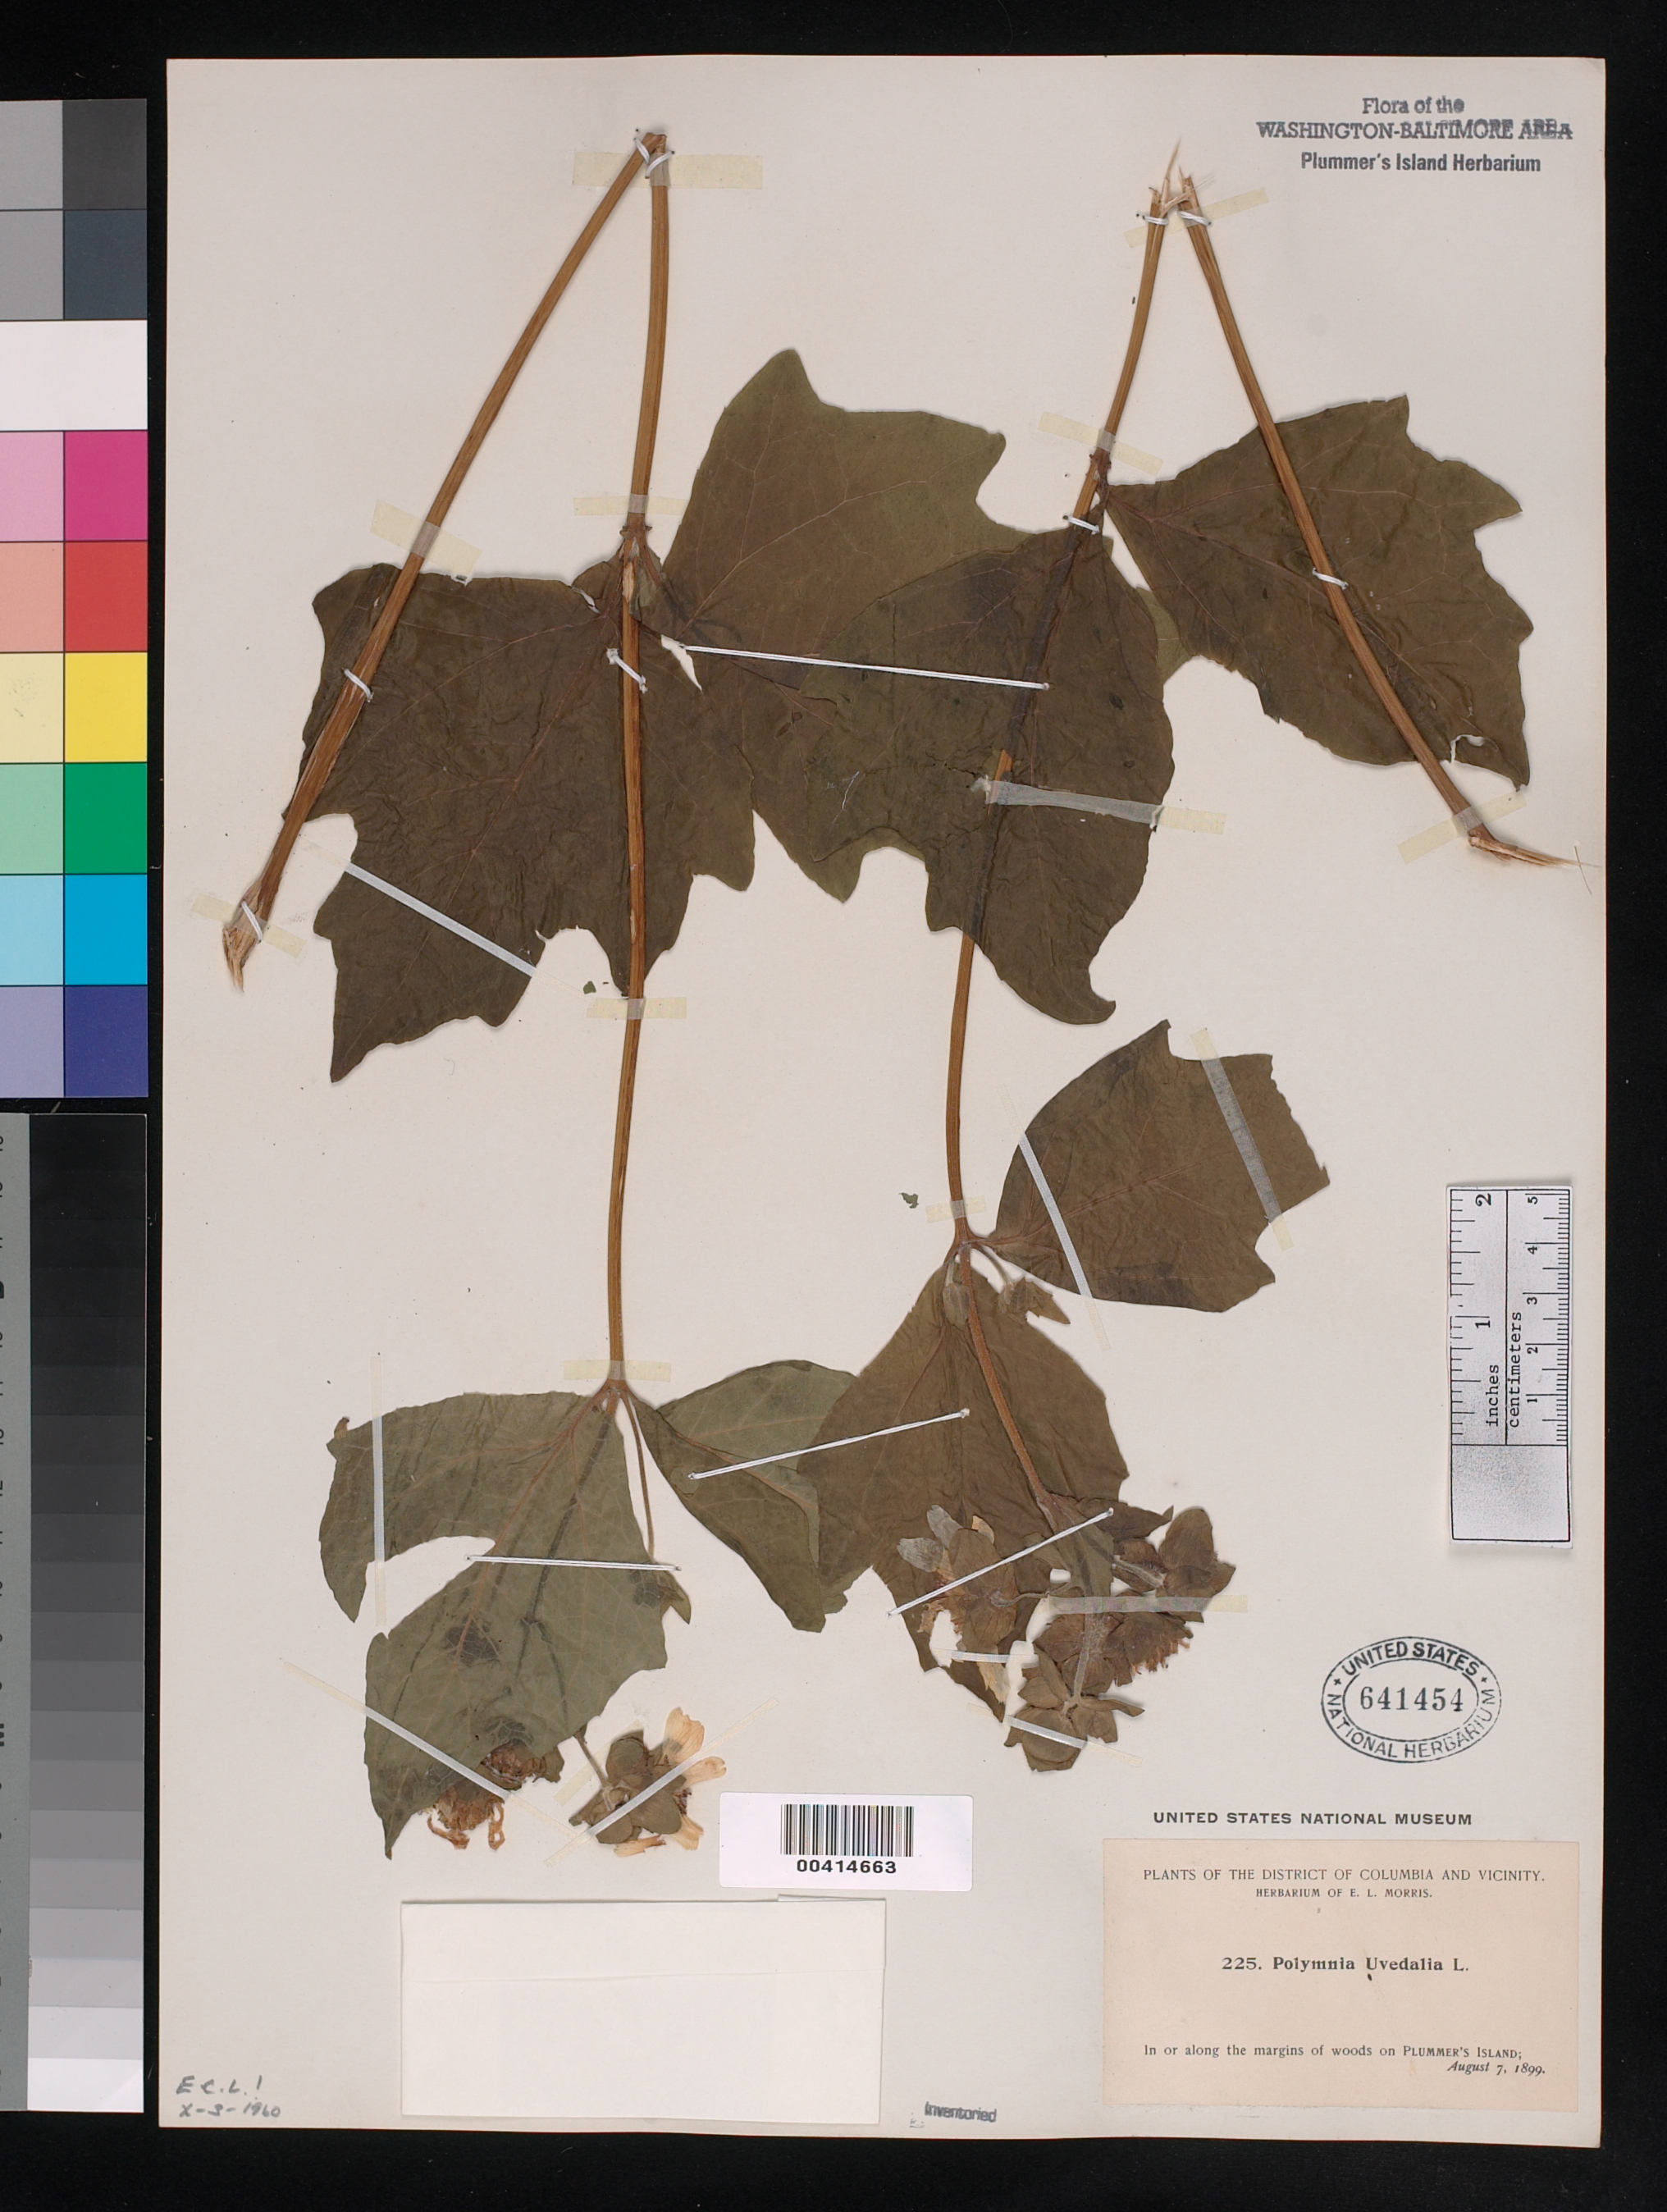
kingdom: Plantae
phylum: Tracheophyta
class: Magnoliopsida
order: Asterales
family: Asteraceae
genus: Smallanthus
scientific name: Smallanthus uvedalia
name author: (L.) Mack. ex Mack.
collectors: E. L. Morris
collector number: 225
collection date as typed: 07 Aug 1899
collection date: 1899-08-07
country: United States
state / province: Maryland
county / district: Montgomery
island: Plummers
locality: Plummer's Island C. & O. Canal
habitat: In or along margins of woods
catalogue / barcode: US 641454